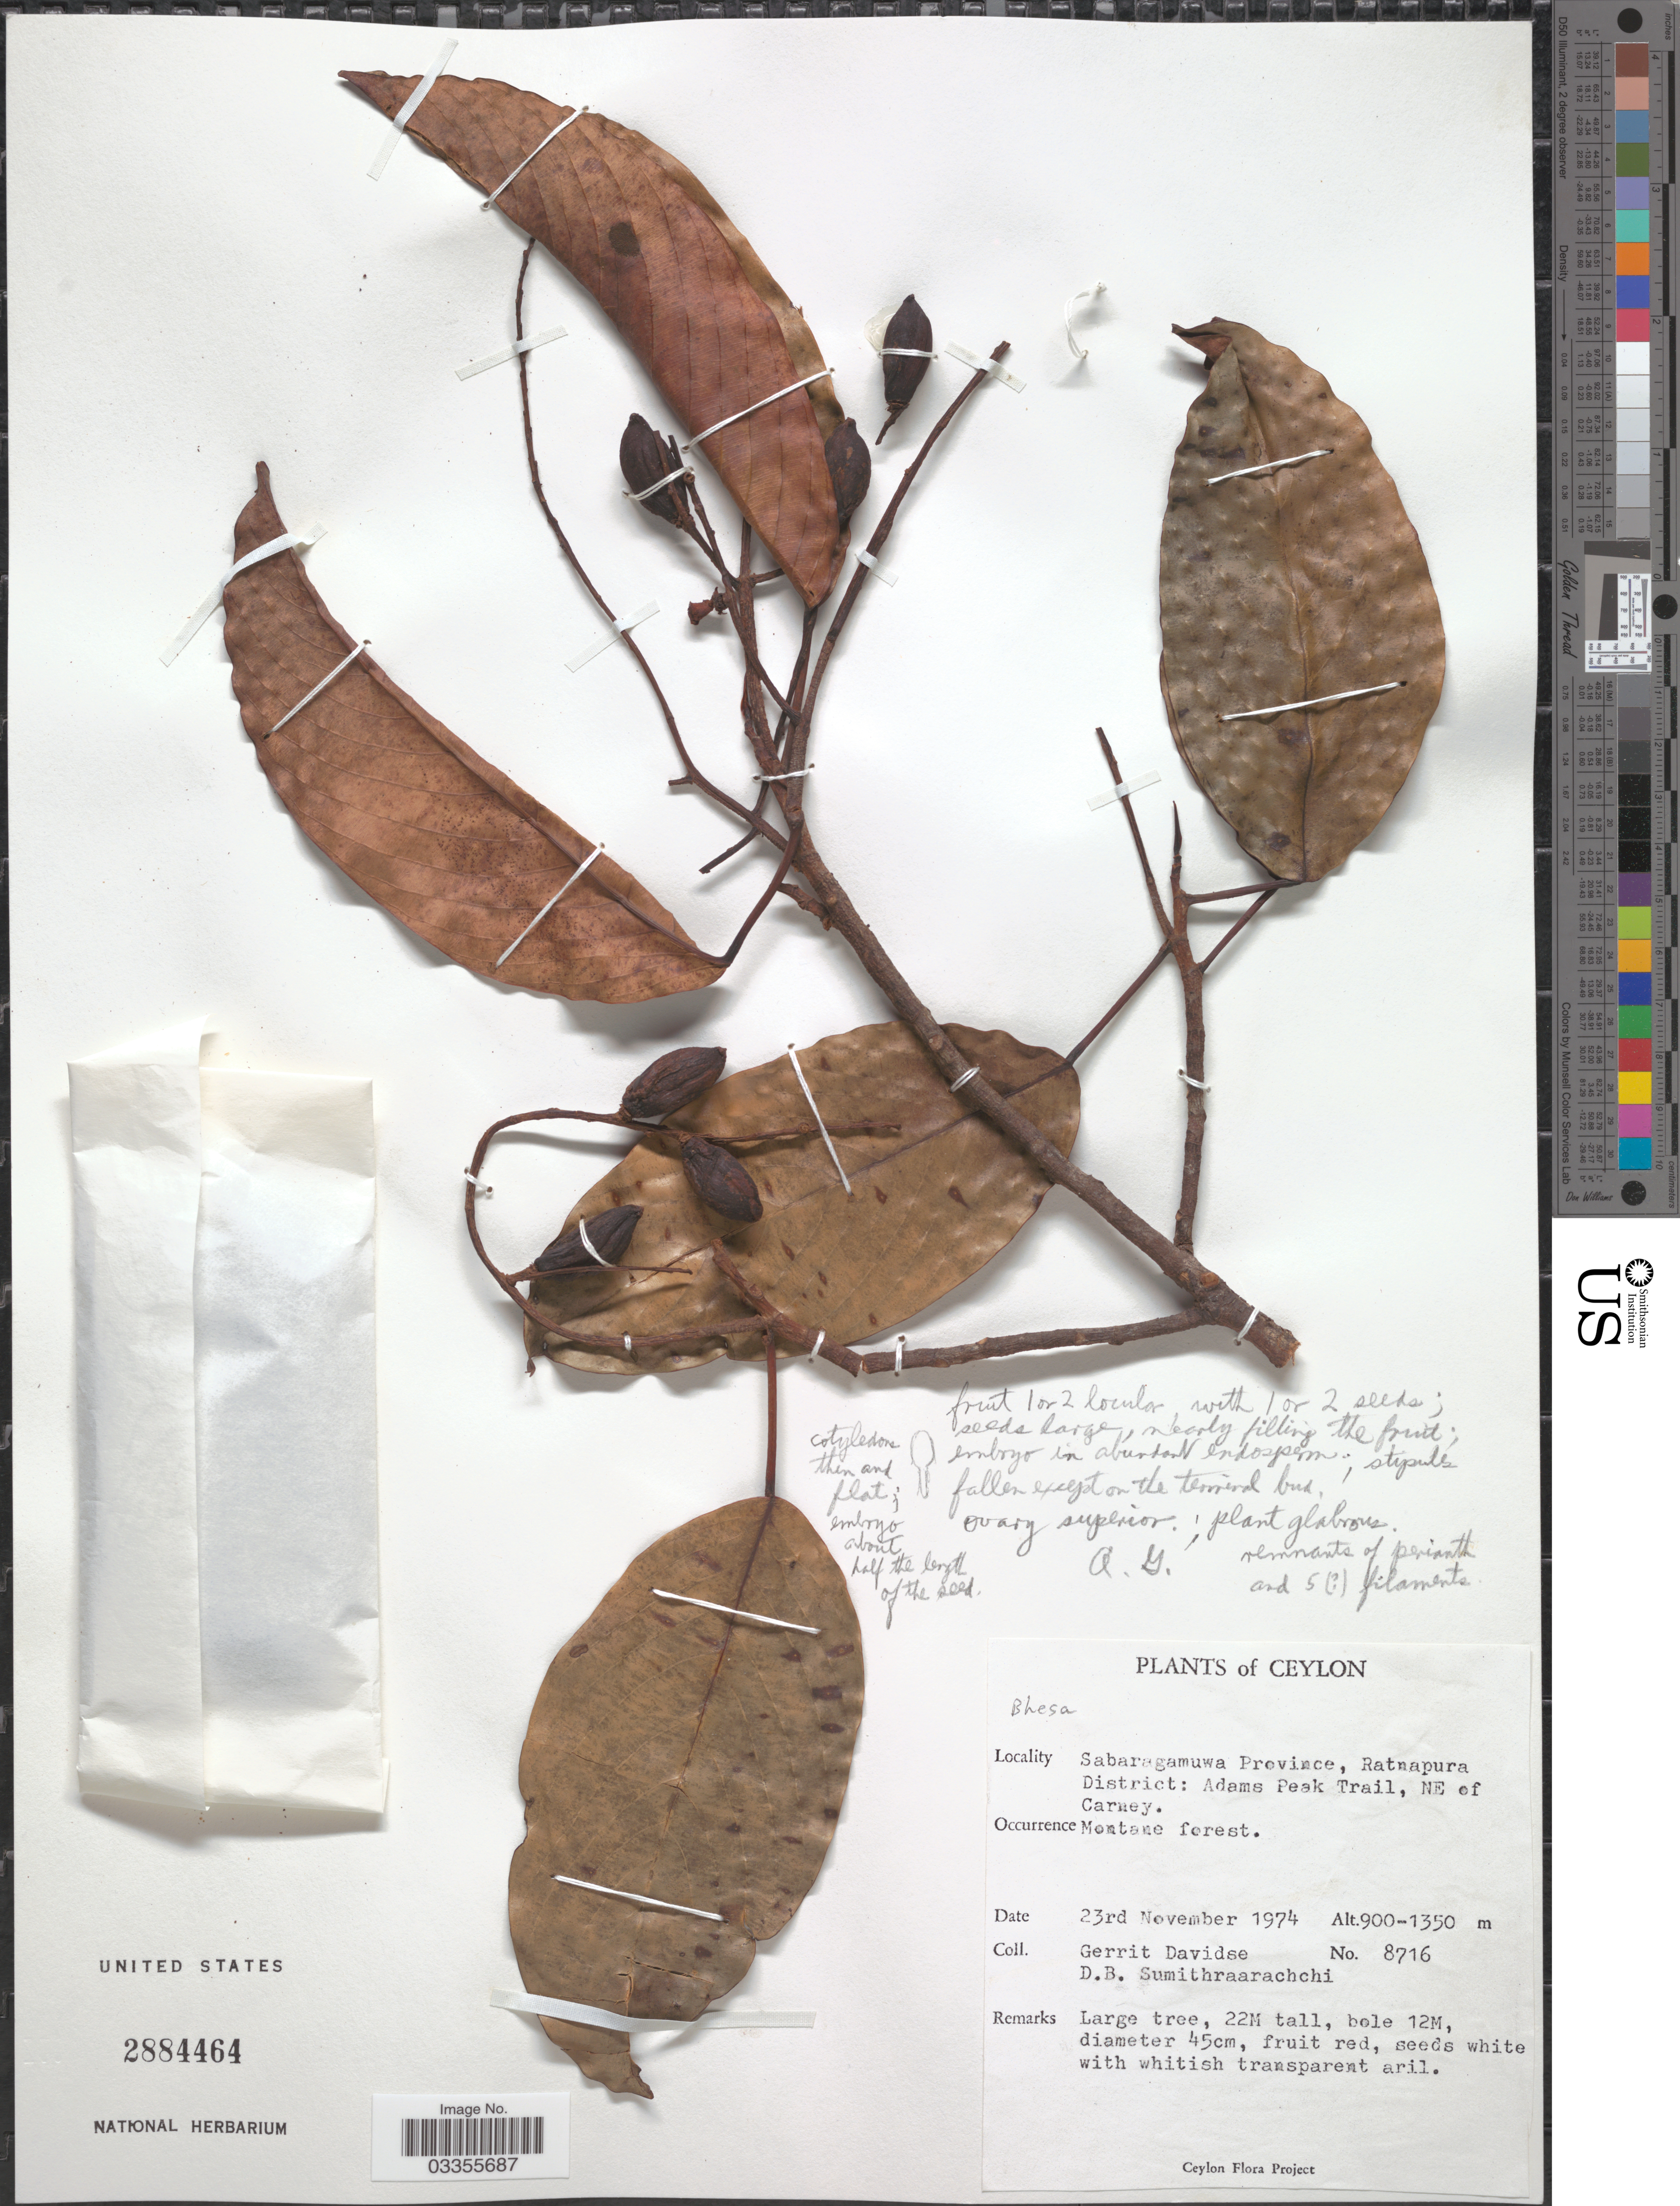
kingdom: Plantae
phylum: Tracheophyta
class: Magnoliopsida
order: Malpighiales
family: Centroplacaceae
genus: Bhesa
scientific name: Bhesa sp.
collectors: G. Davidse & D. B. Sumithraarachchi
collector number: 8716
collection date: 1974-11-23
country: Sri Lanka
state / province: Sabaragamuwa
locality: Ceylon. Ratnapura District: Adams Peak Trail, NE of Carney.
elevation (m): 900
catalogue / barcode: US 2884464